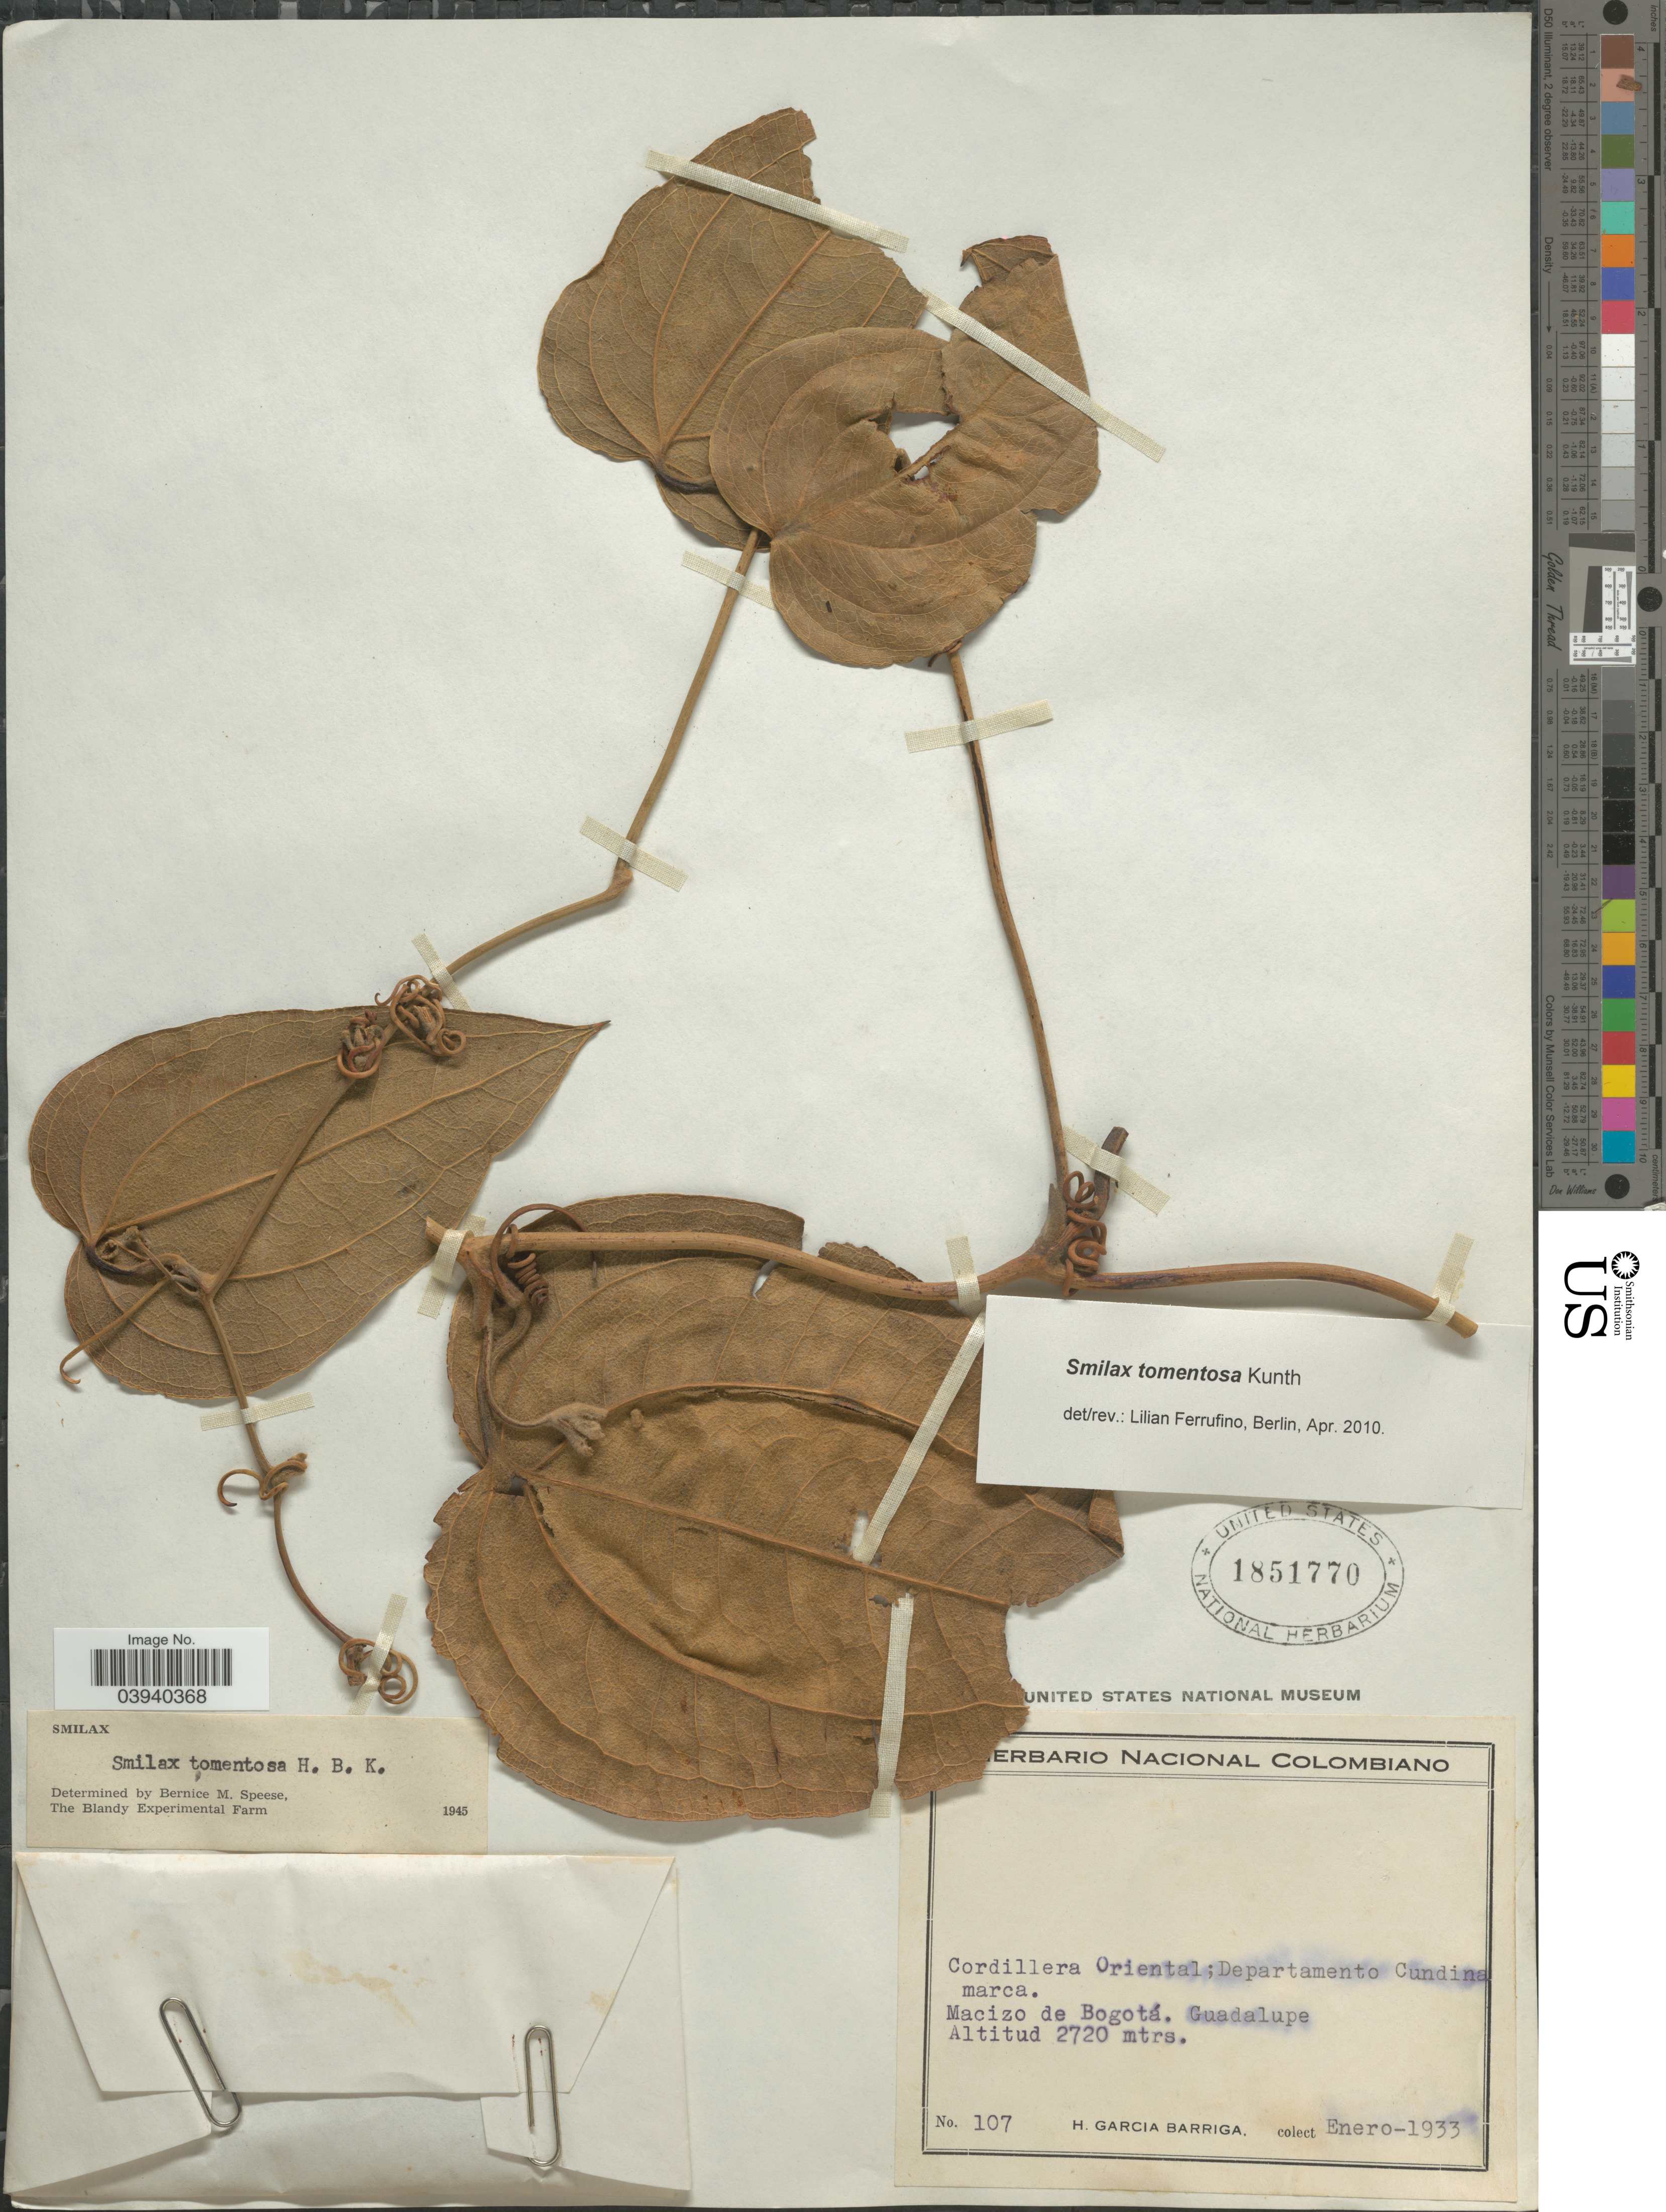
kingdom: Plantae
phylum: Tracheophyta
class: Liliopsida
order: Liliales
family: Smilacaceae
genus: Smilax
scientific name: Smilax tomentosa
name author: Kunth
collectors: H. García Barriga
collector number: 107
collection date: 1933-01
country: Colombia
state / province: Cundinamarca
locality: Cordillera Oriental; Departamento Cundinamarca. Macizo de Bogotá. Guadalupe.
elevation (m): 2720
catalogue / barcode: US 1851770